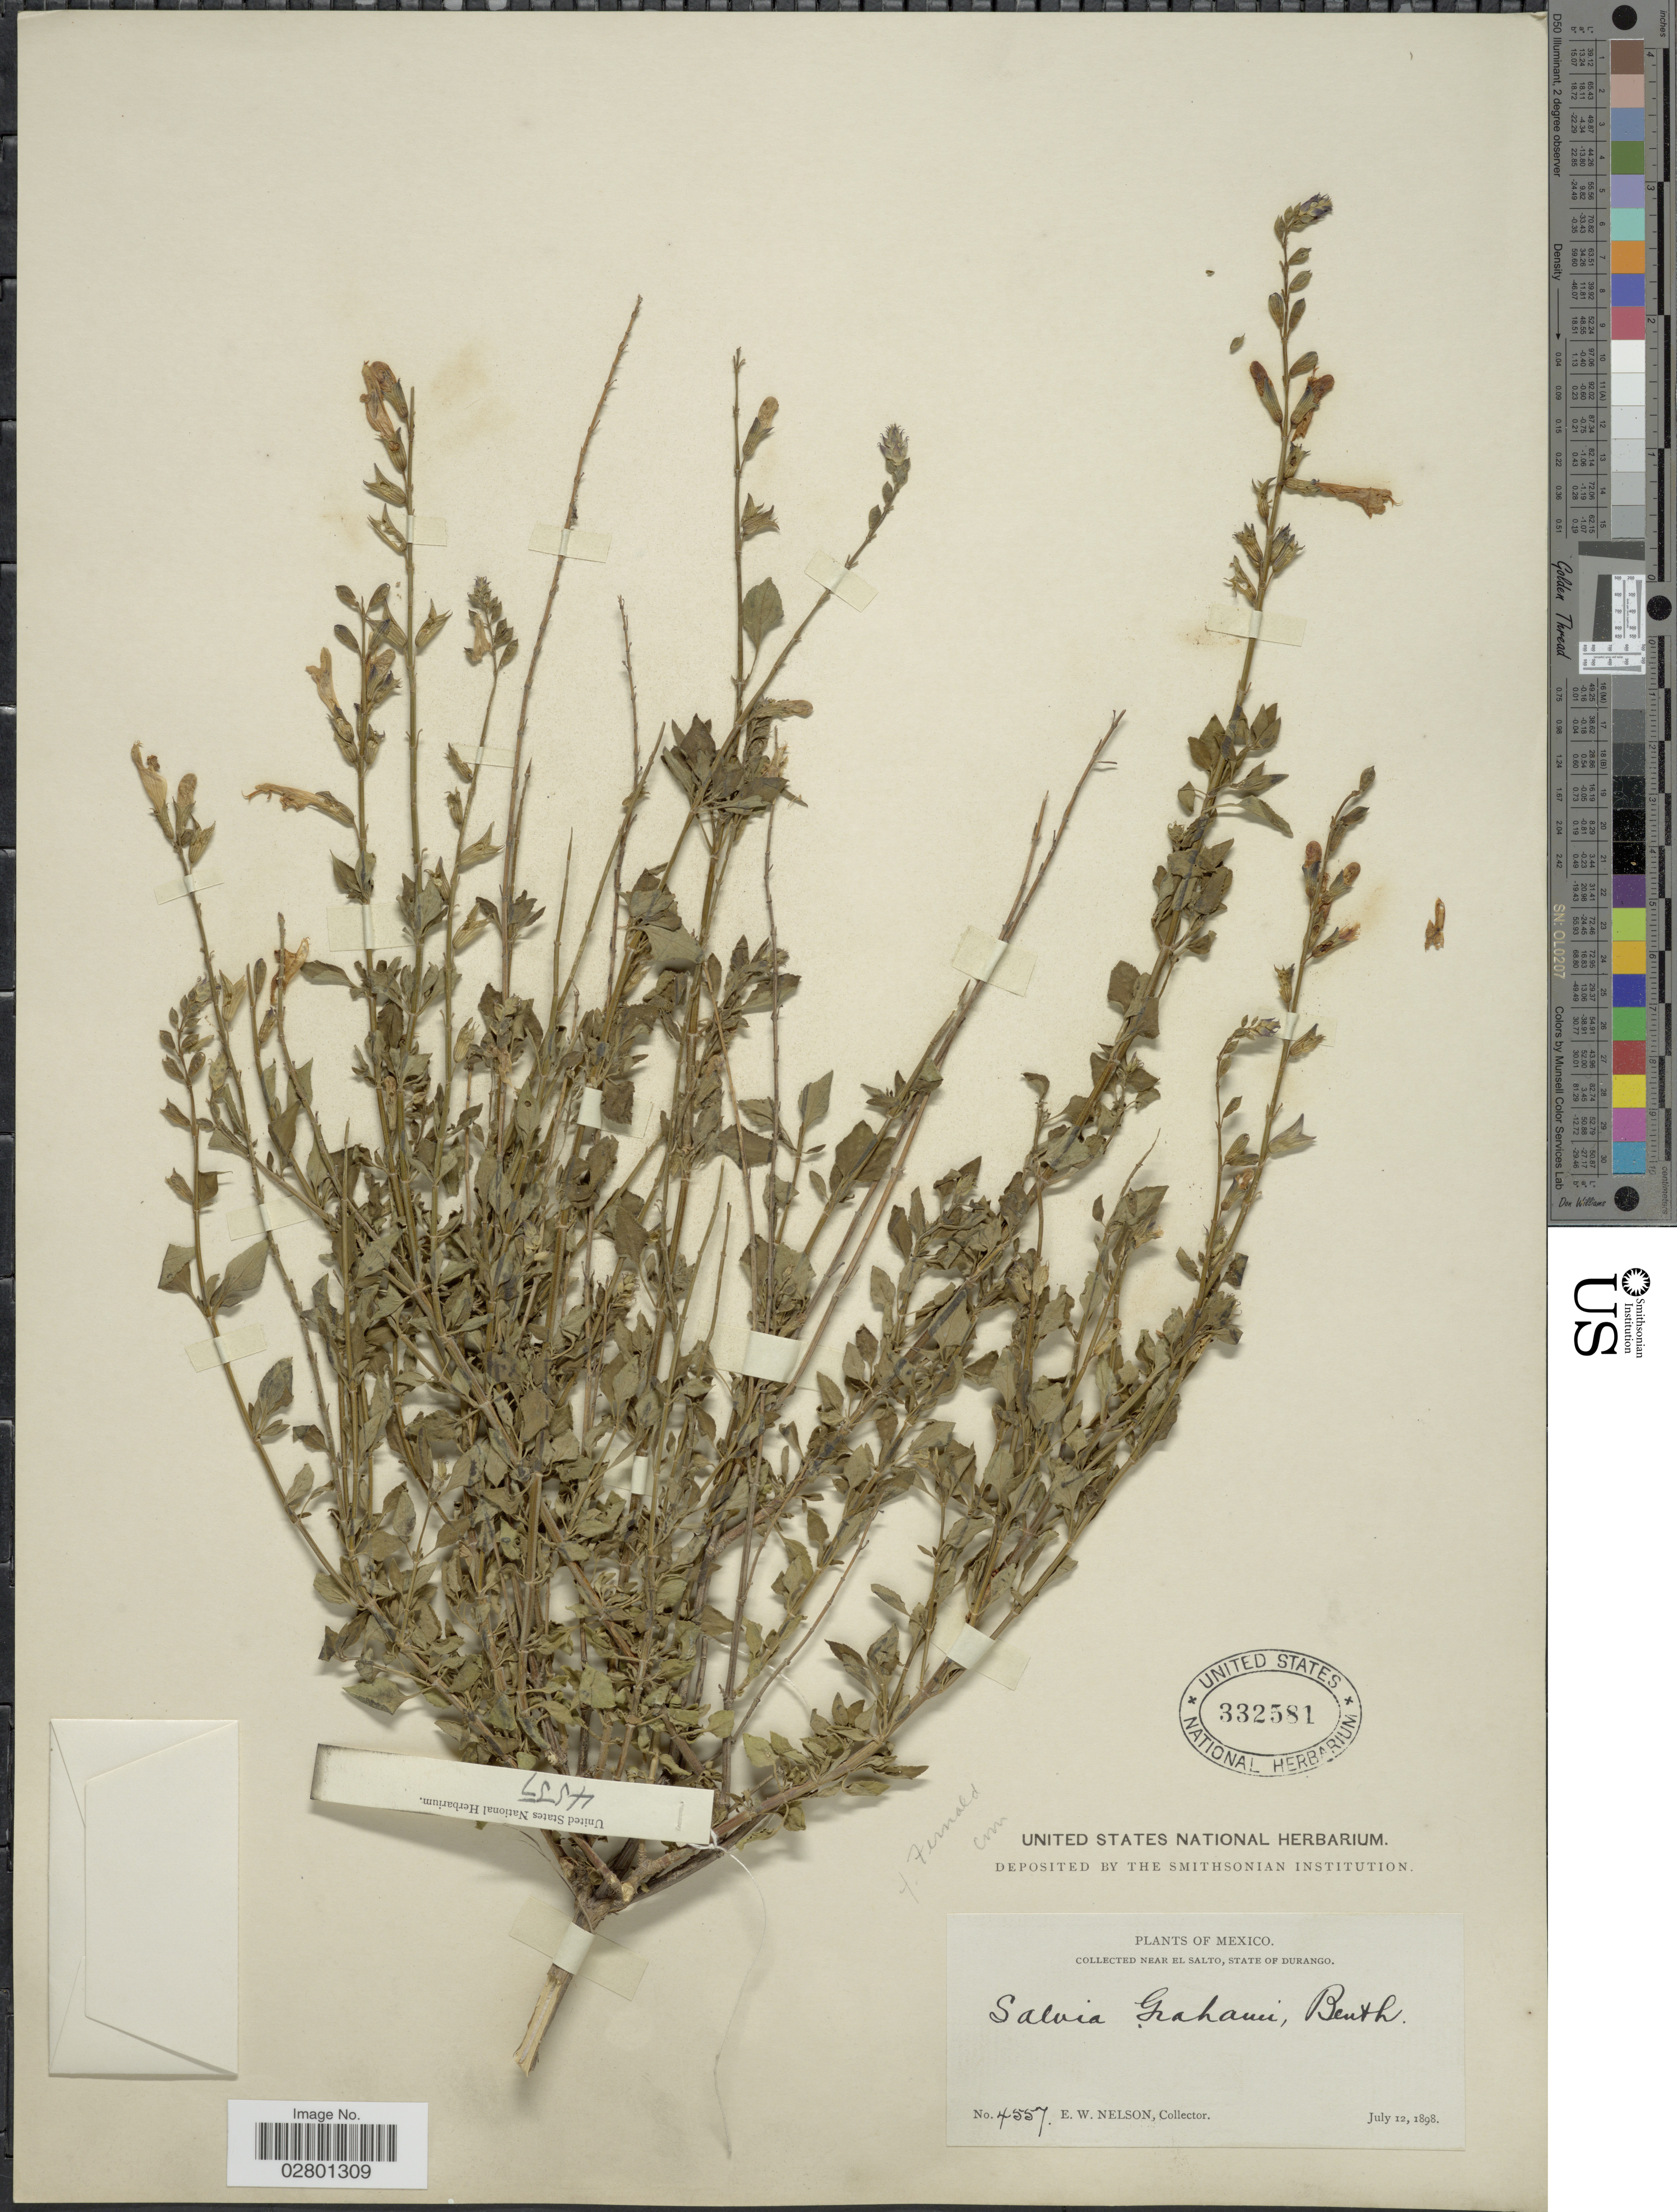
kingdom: Plantae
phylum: Tracheophyta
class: Magnoliopsida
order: Lamiales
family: Lamiaceae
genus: Salvia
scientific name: Salvia grahami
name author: Benth.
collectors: E. W. Nelson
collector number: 4557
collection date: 1898-07-12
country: Mexico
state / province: Durango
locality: Near El Salto.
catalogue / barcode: US 332581